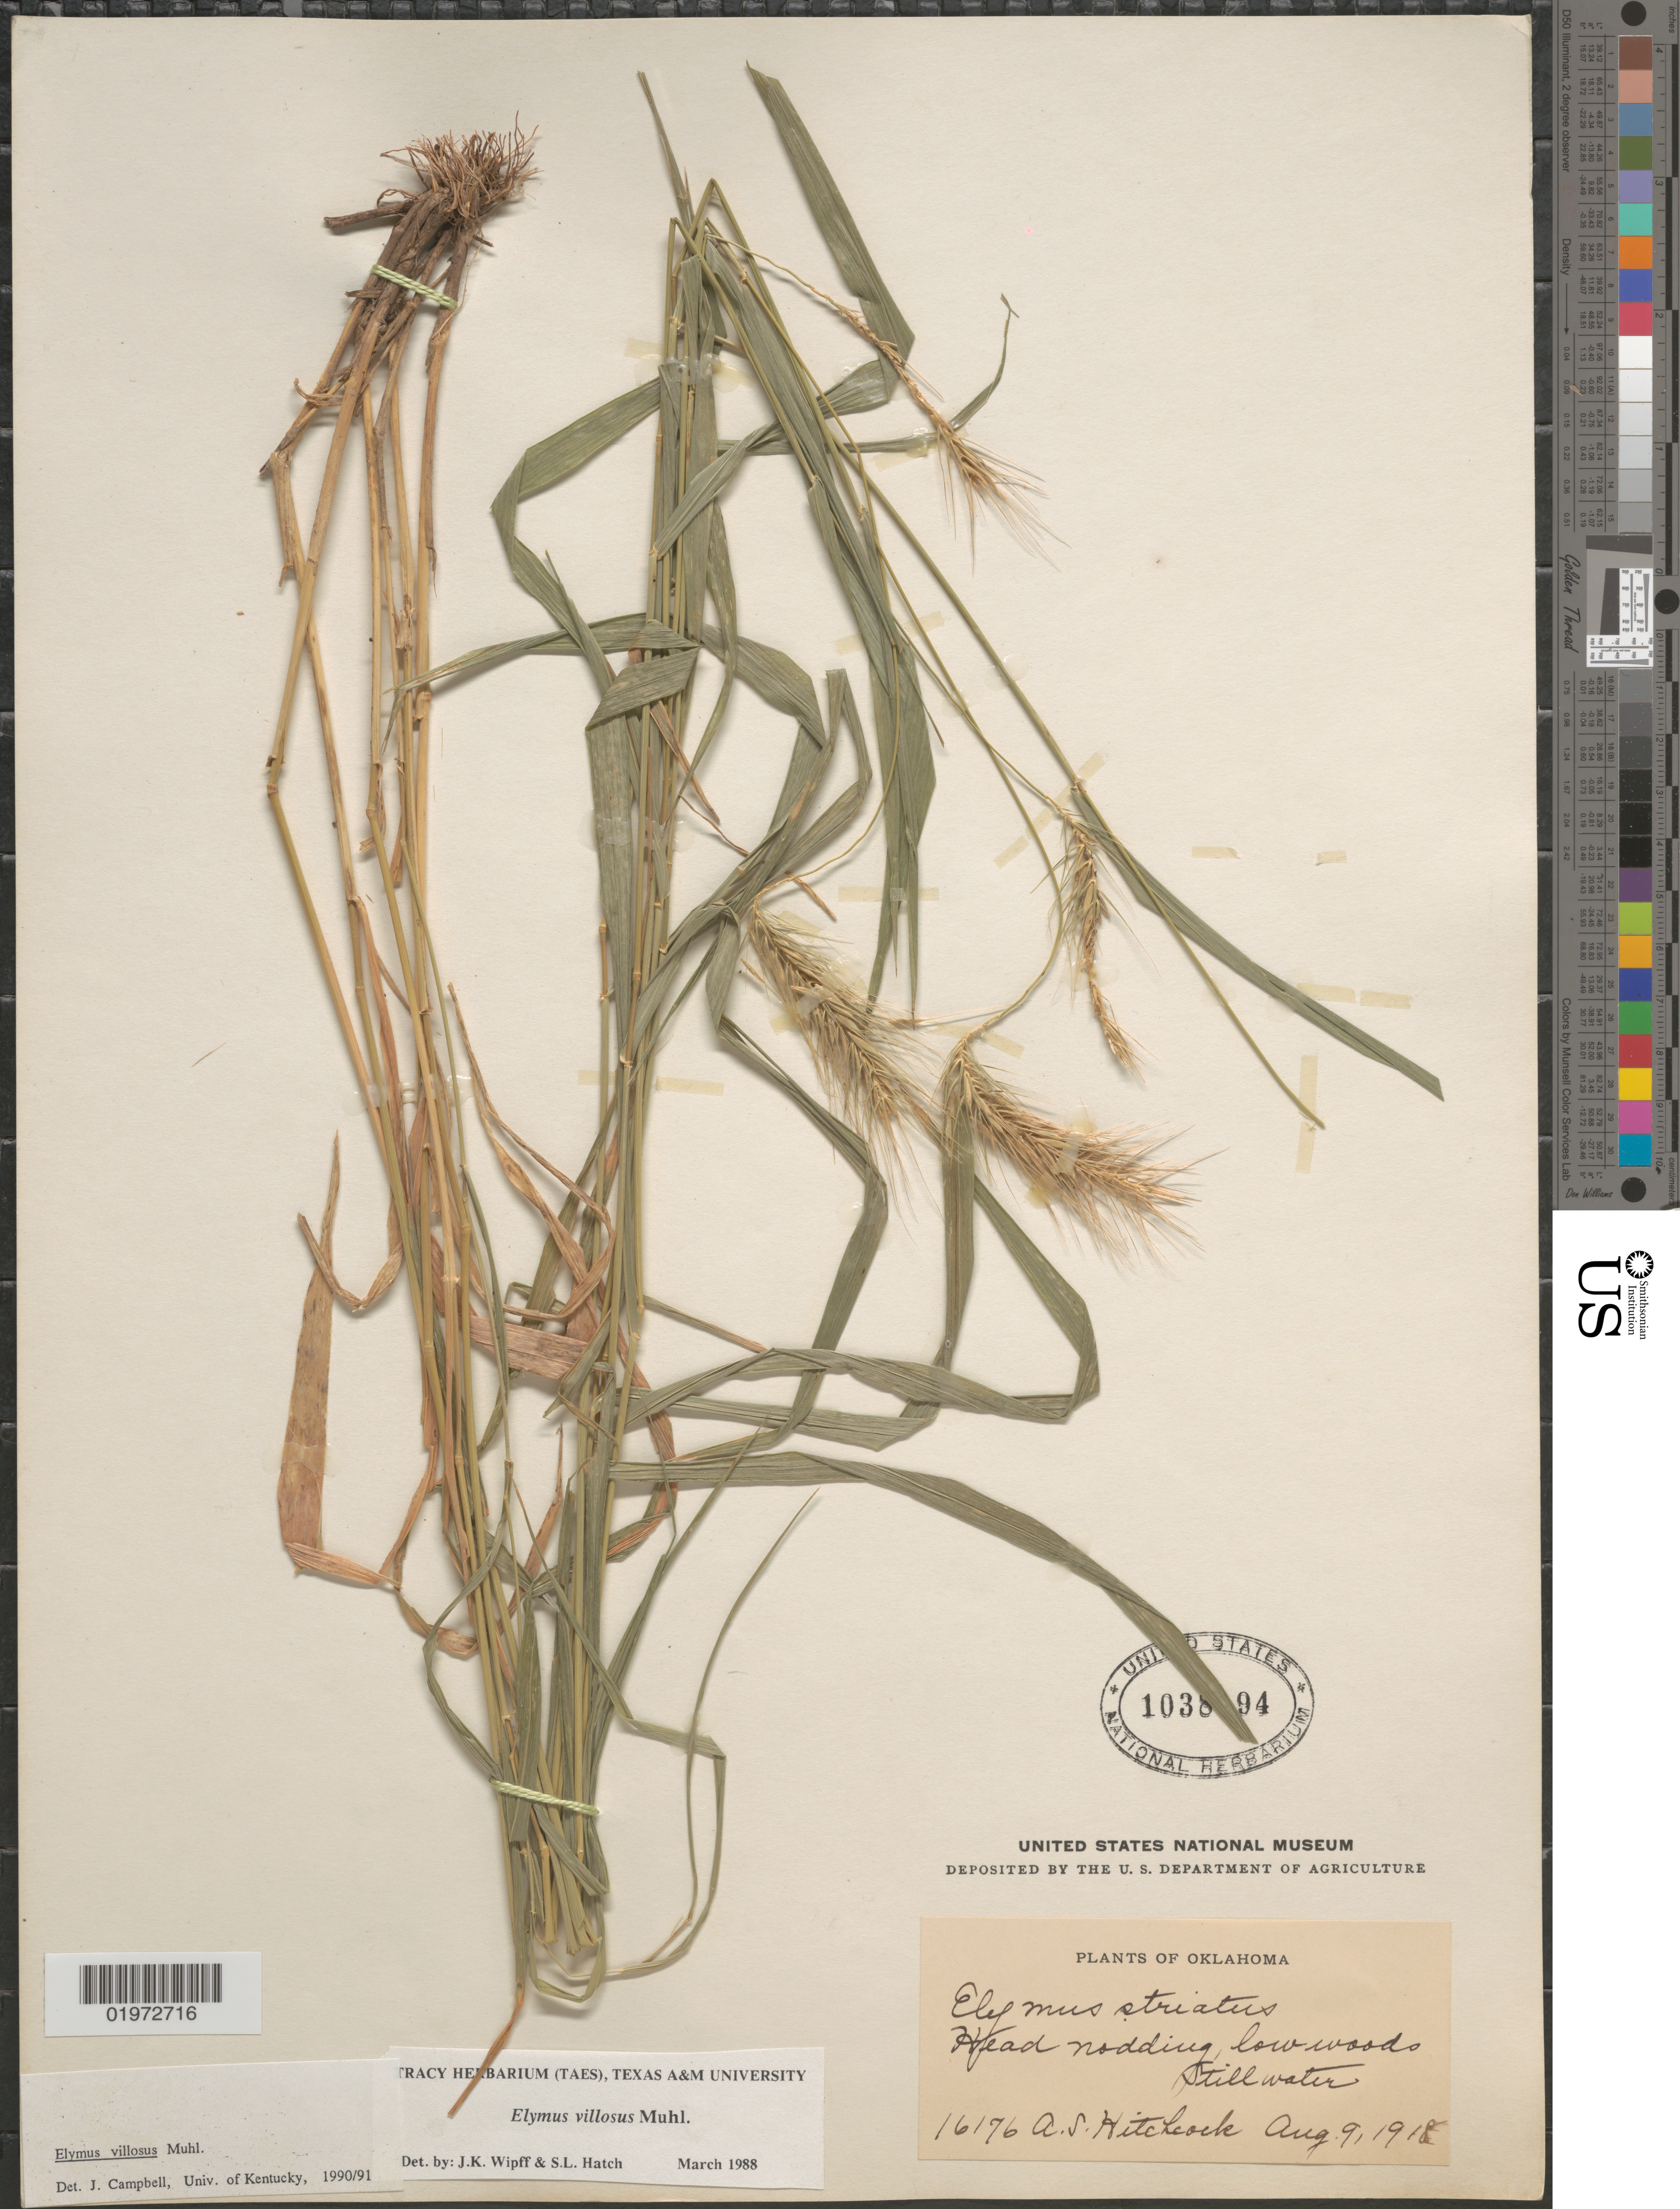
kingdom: Plantae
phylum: Tracheophyta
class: Liliopsida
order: Poales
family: Poaceae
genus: Elymus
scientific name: Elymus villosus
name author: Muhl. ex Willd.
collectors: A. S. Hitchcock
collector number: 16176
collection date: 1918-08-09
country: United States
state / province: Oklahoma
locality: Stillwater.